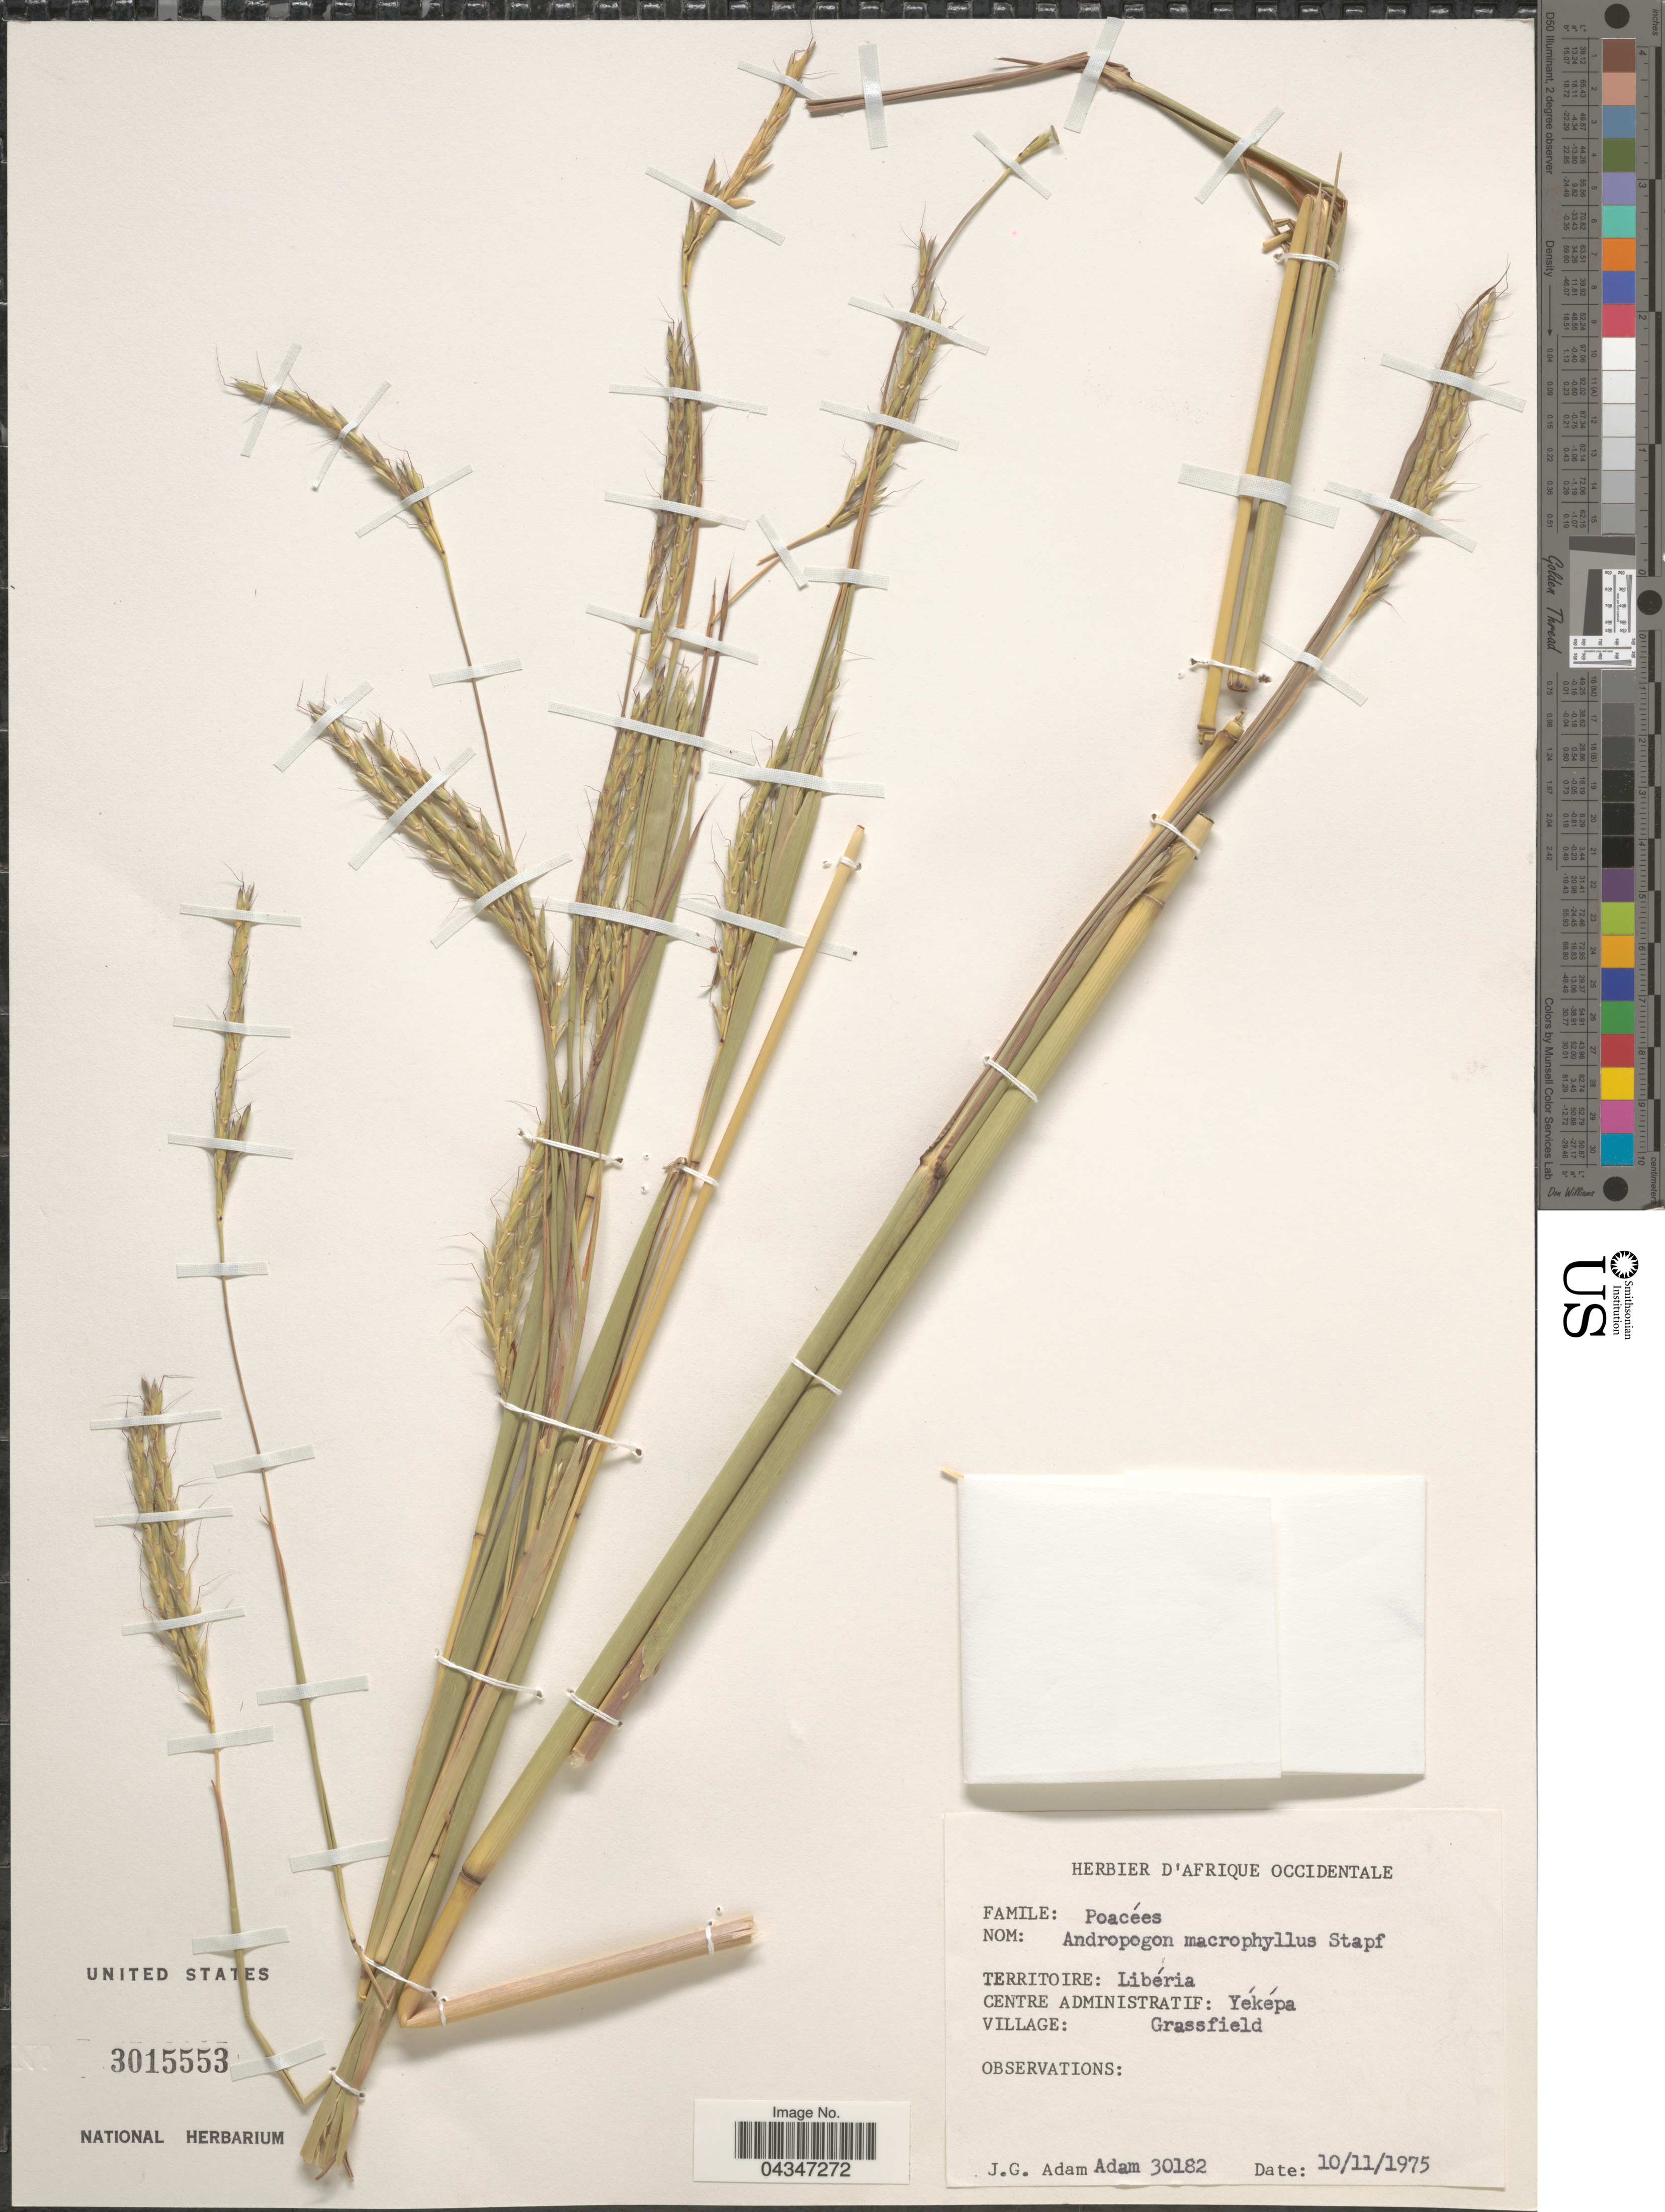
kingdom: Plantae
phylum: Tracheophyta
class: Liliopsida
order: Poales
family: Poaceae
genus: Andropogon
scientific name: Andropogon macrophyllus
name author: Stapf in Oliv.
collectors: J. Adam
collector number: Adam 30182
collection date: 1975-11-10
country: Liberia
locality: Territoire: Libéria. Centre Administratif: Yéképa. Village: Grassfield.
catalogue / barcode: US 3015553